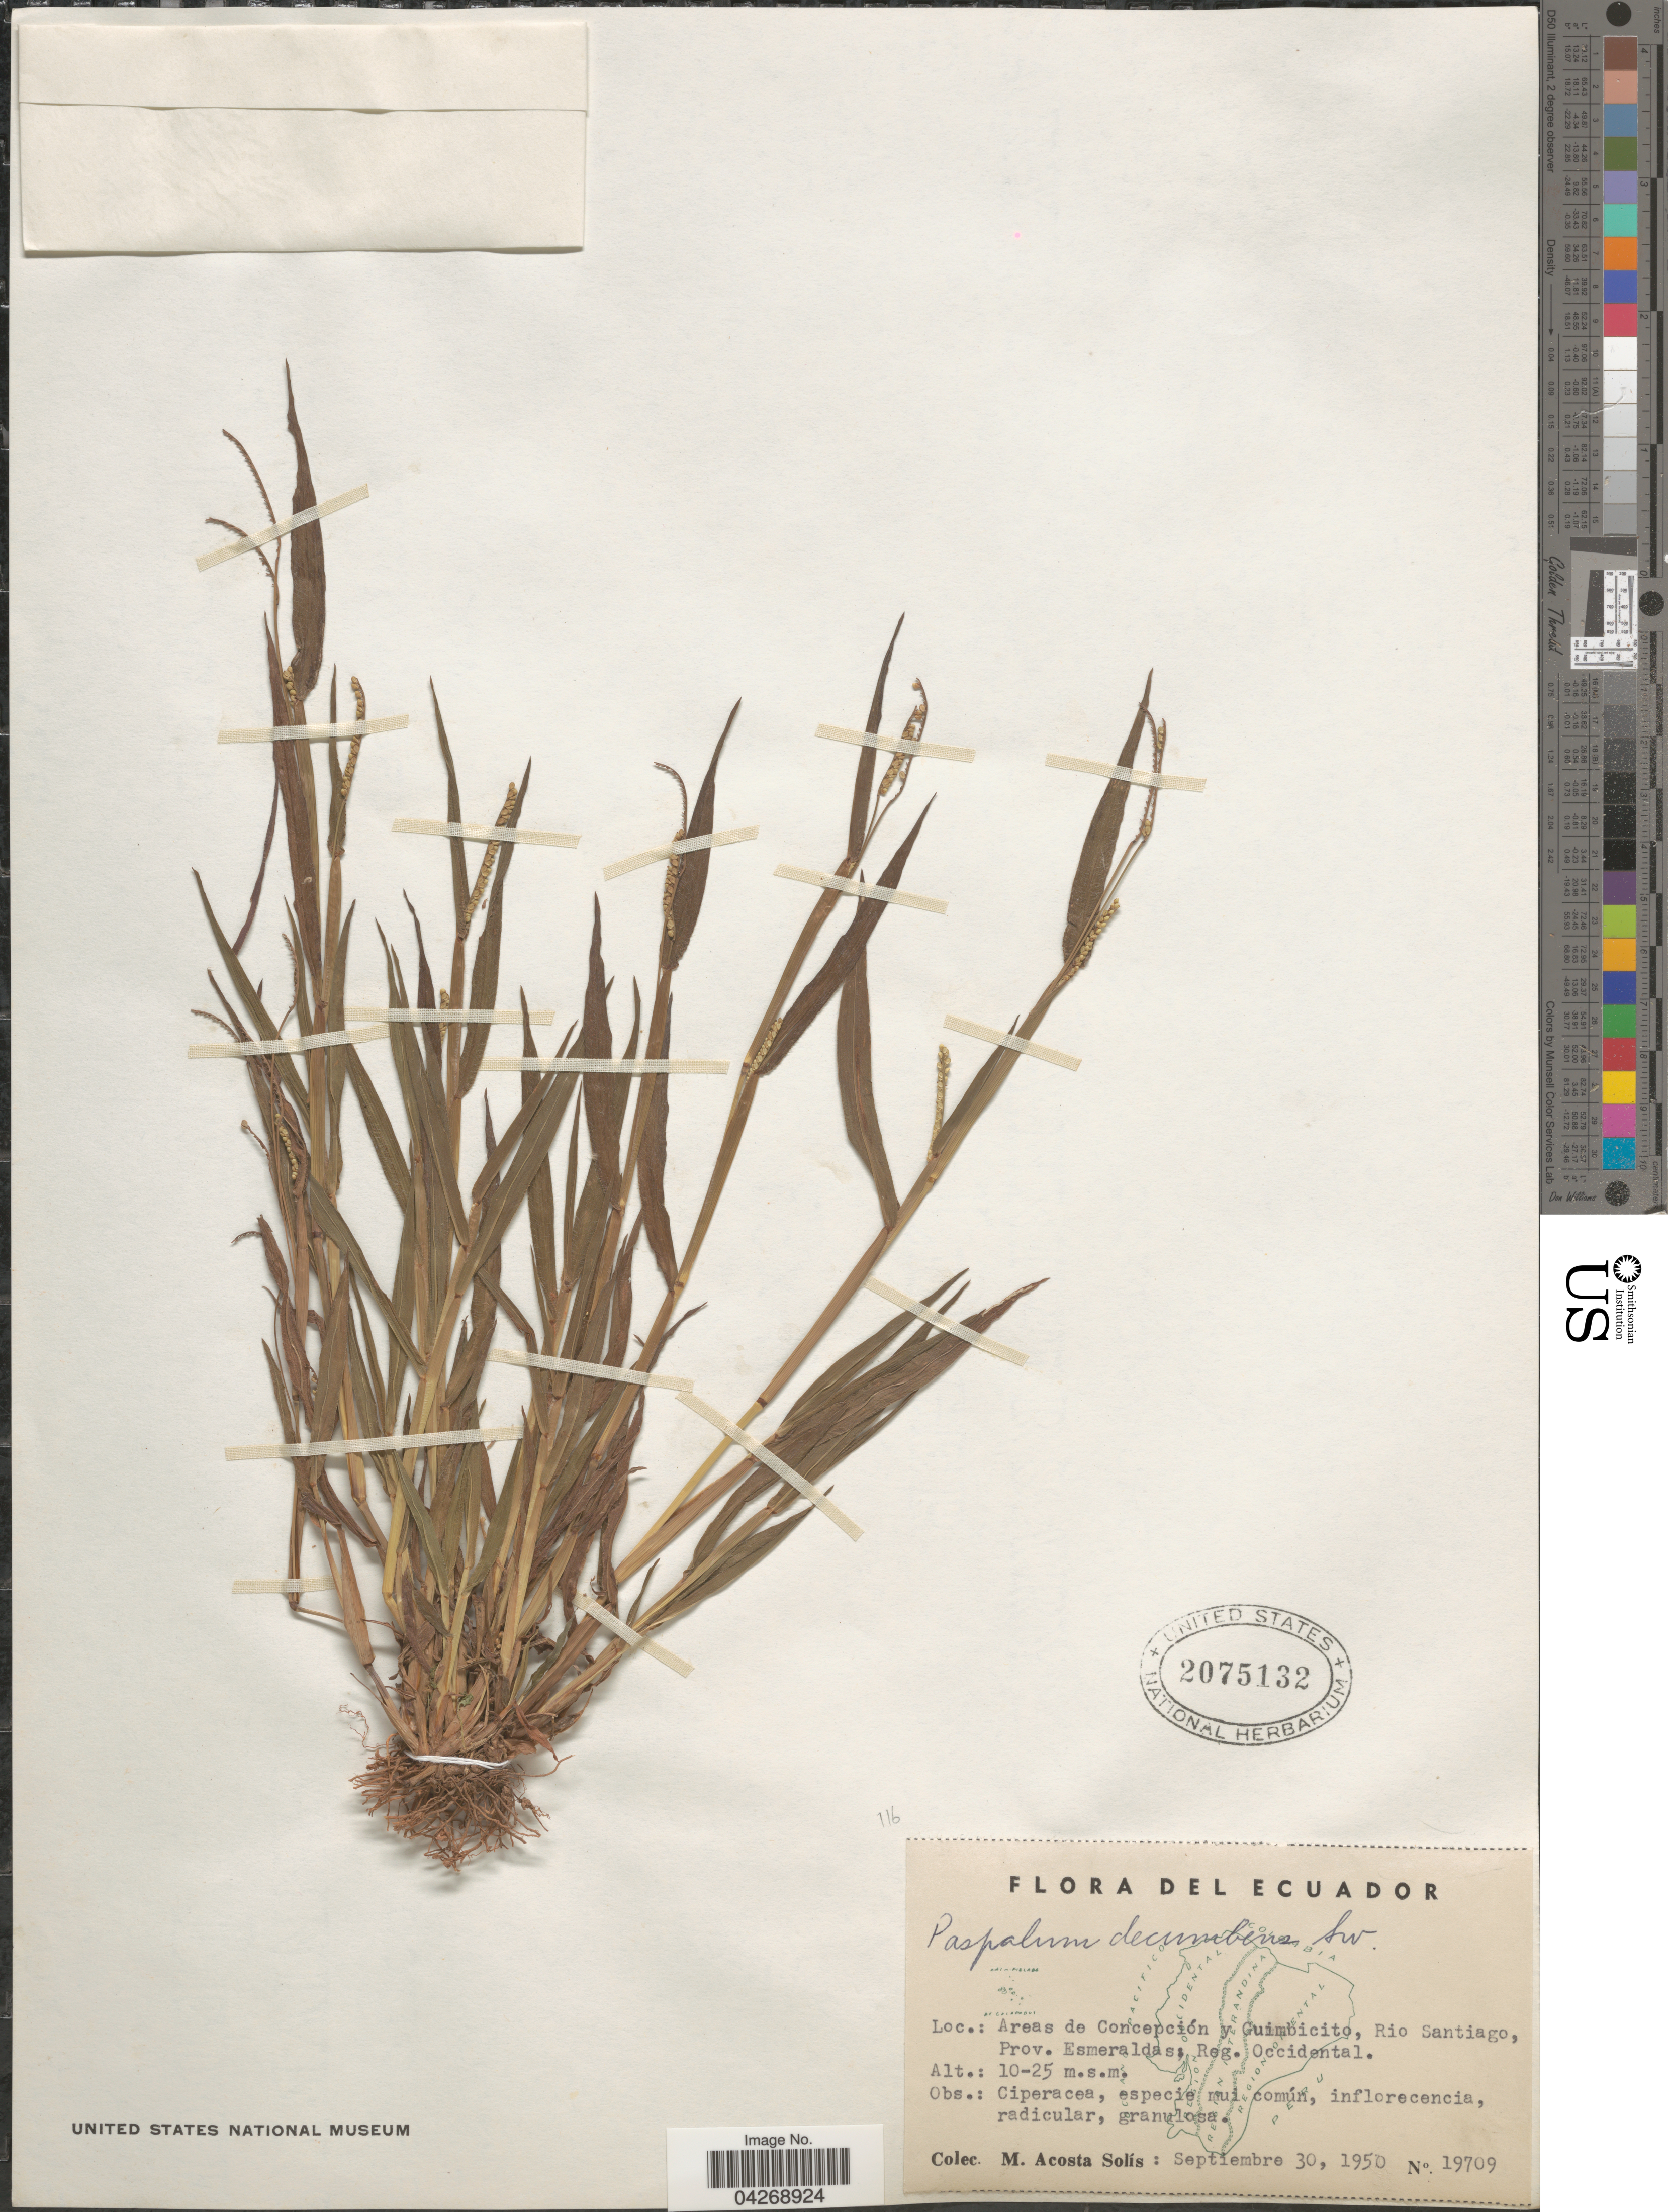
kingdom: Plantae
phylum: Tracheophyta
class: Liliopsida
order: Poales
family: Poaceae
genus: Paspalum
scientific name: Paspalum decumbens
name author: Sw.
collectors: M. Acosta Solis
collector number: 19709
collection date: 1950-09-30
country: Ecuador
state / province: Esmeraldas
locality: Areas de Concepción y Guimbicito, Río Santiago, Reg. Occidental.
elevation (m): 10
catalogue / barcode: US 2075132